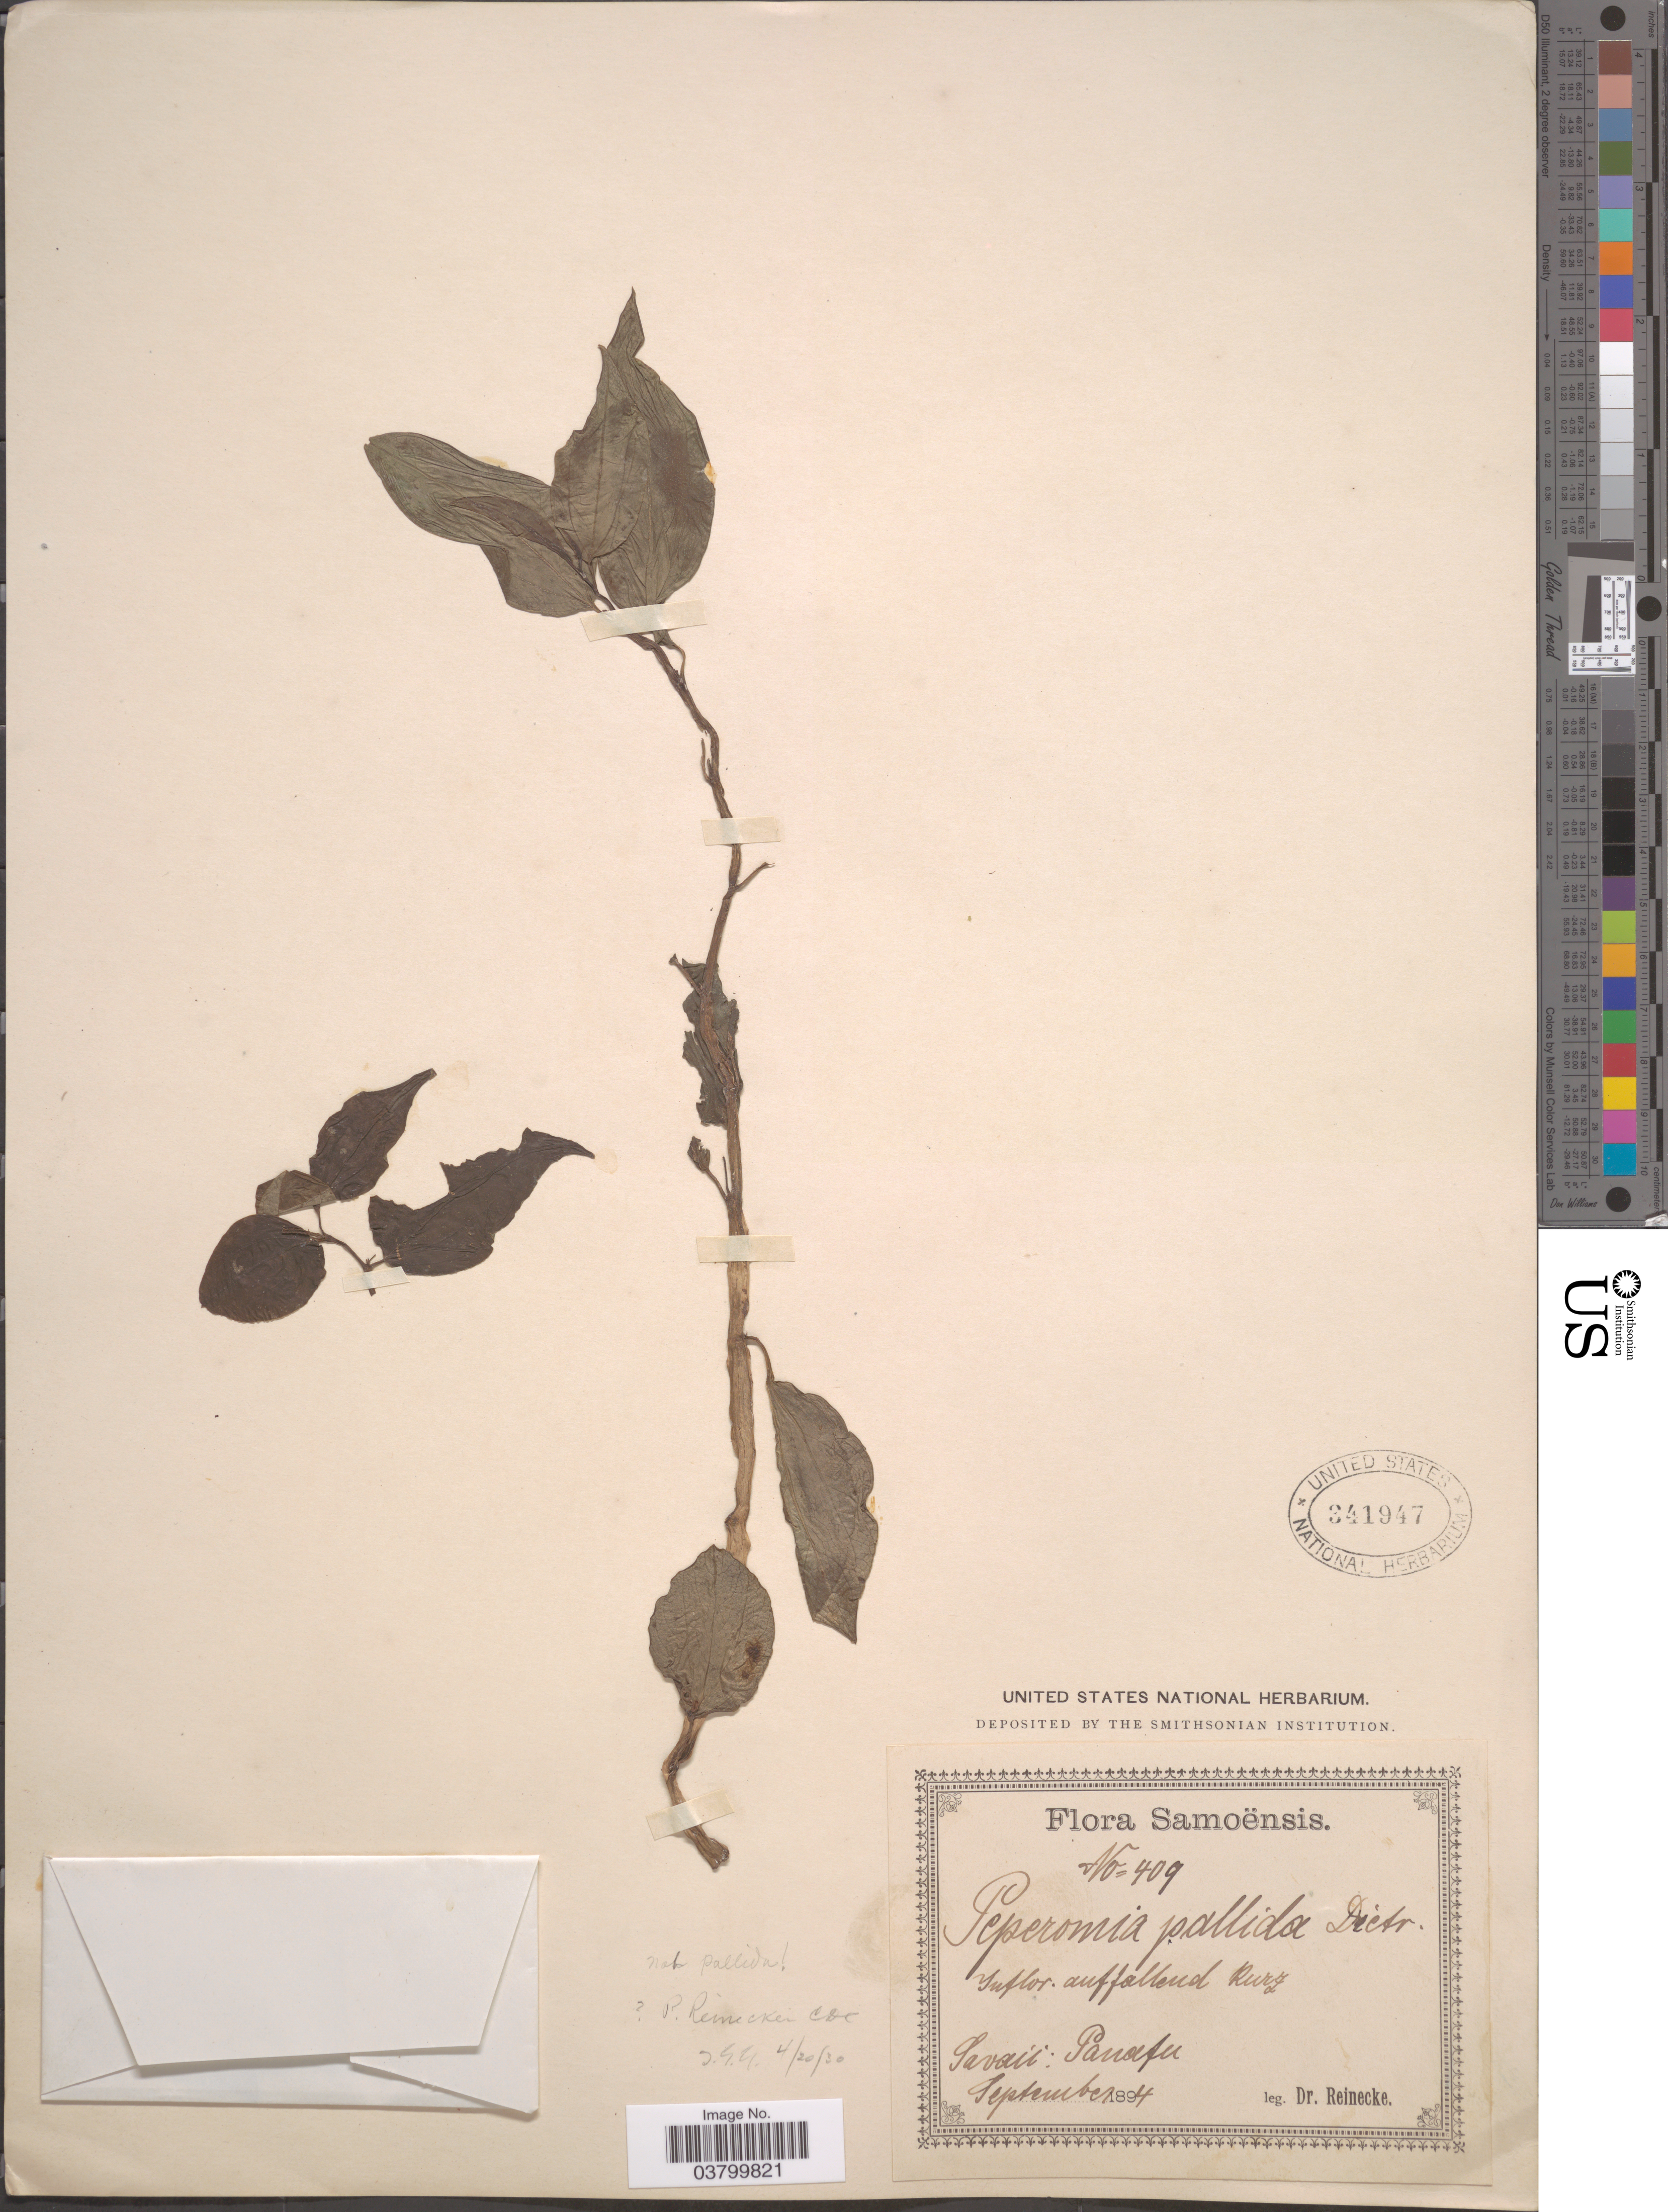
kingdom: Plantae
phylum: Tracheophyta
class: Magnoliopsida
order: Piperales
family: Piperaceae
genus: Peperomia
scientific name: Peperomia reineckei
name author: C. DC.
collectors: -- Reinecke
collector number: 409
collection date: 1894-09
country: Samoa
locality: Savaii: Panafu.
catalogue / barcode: US 341947